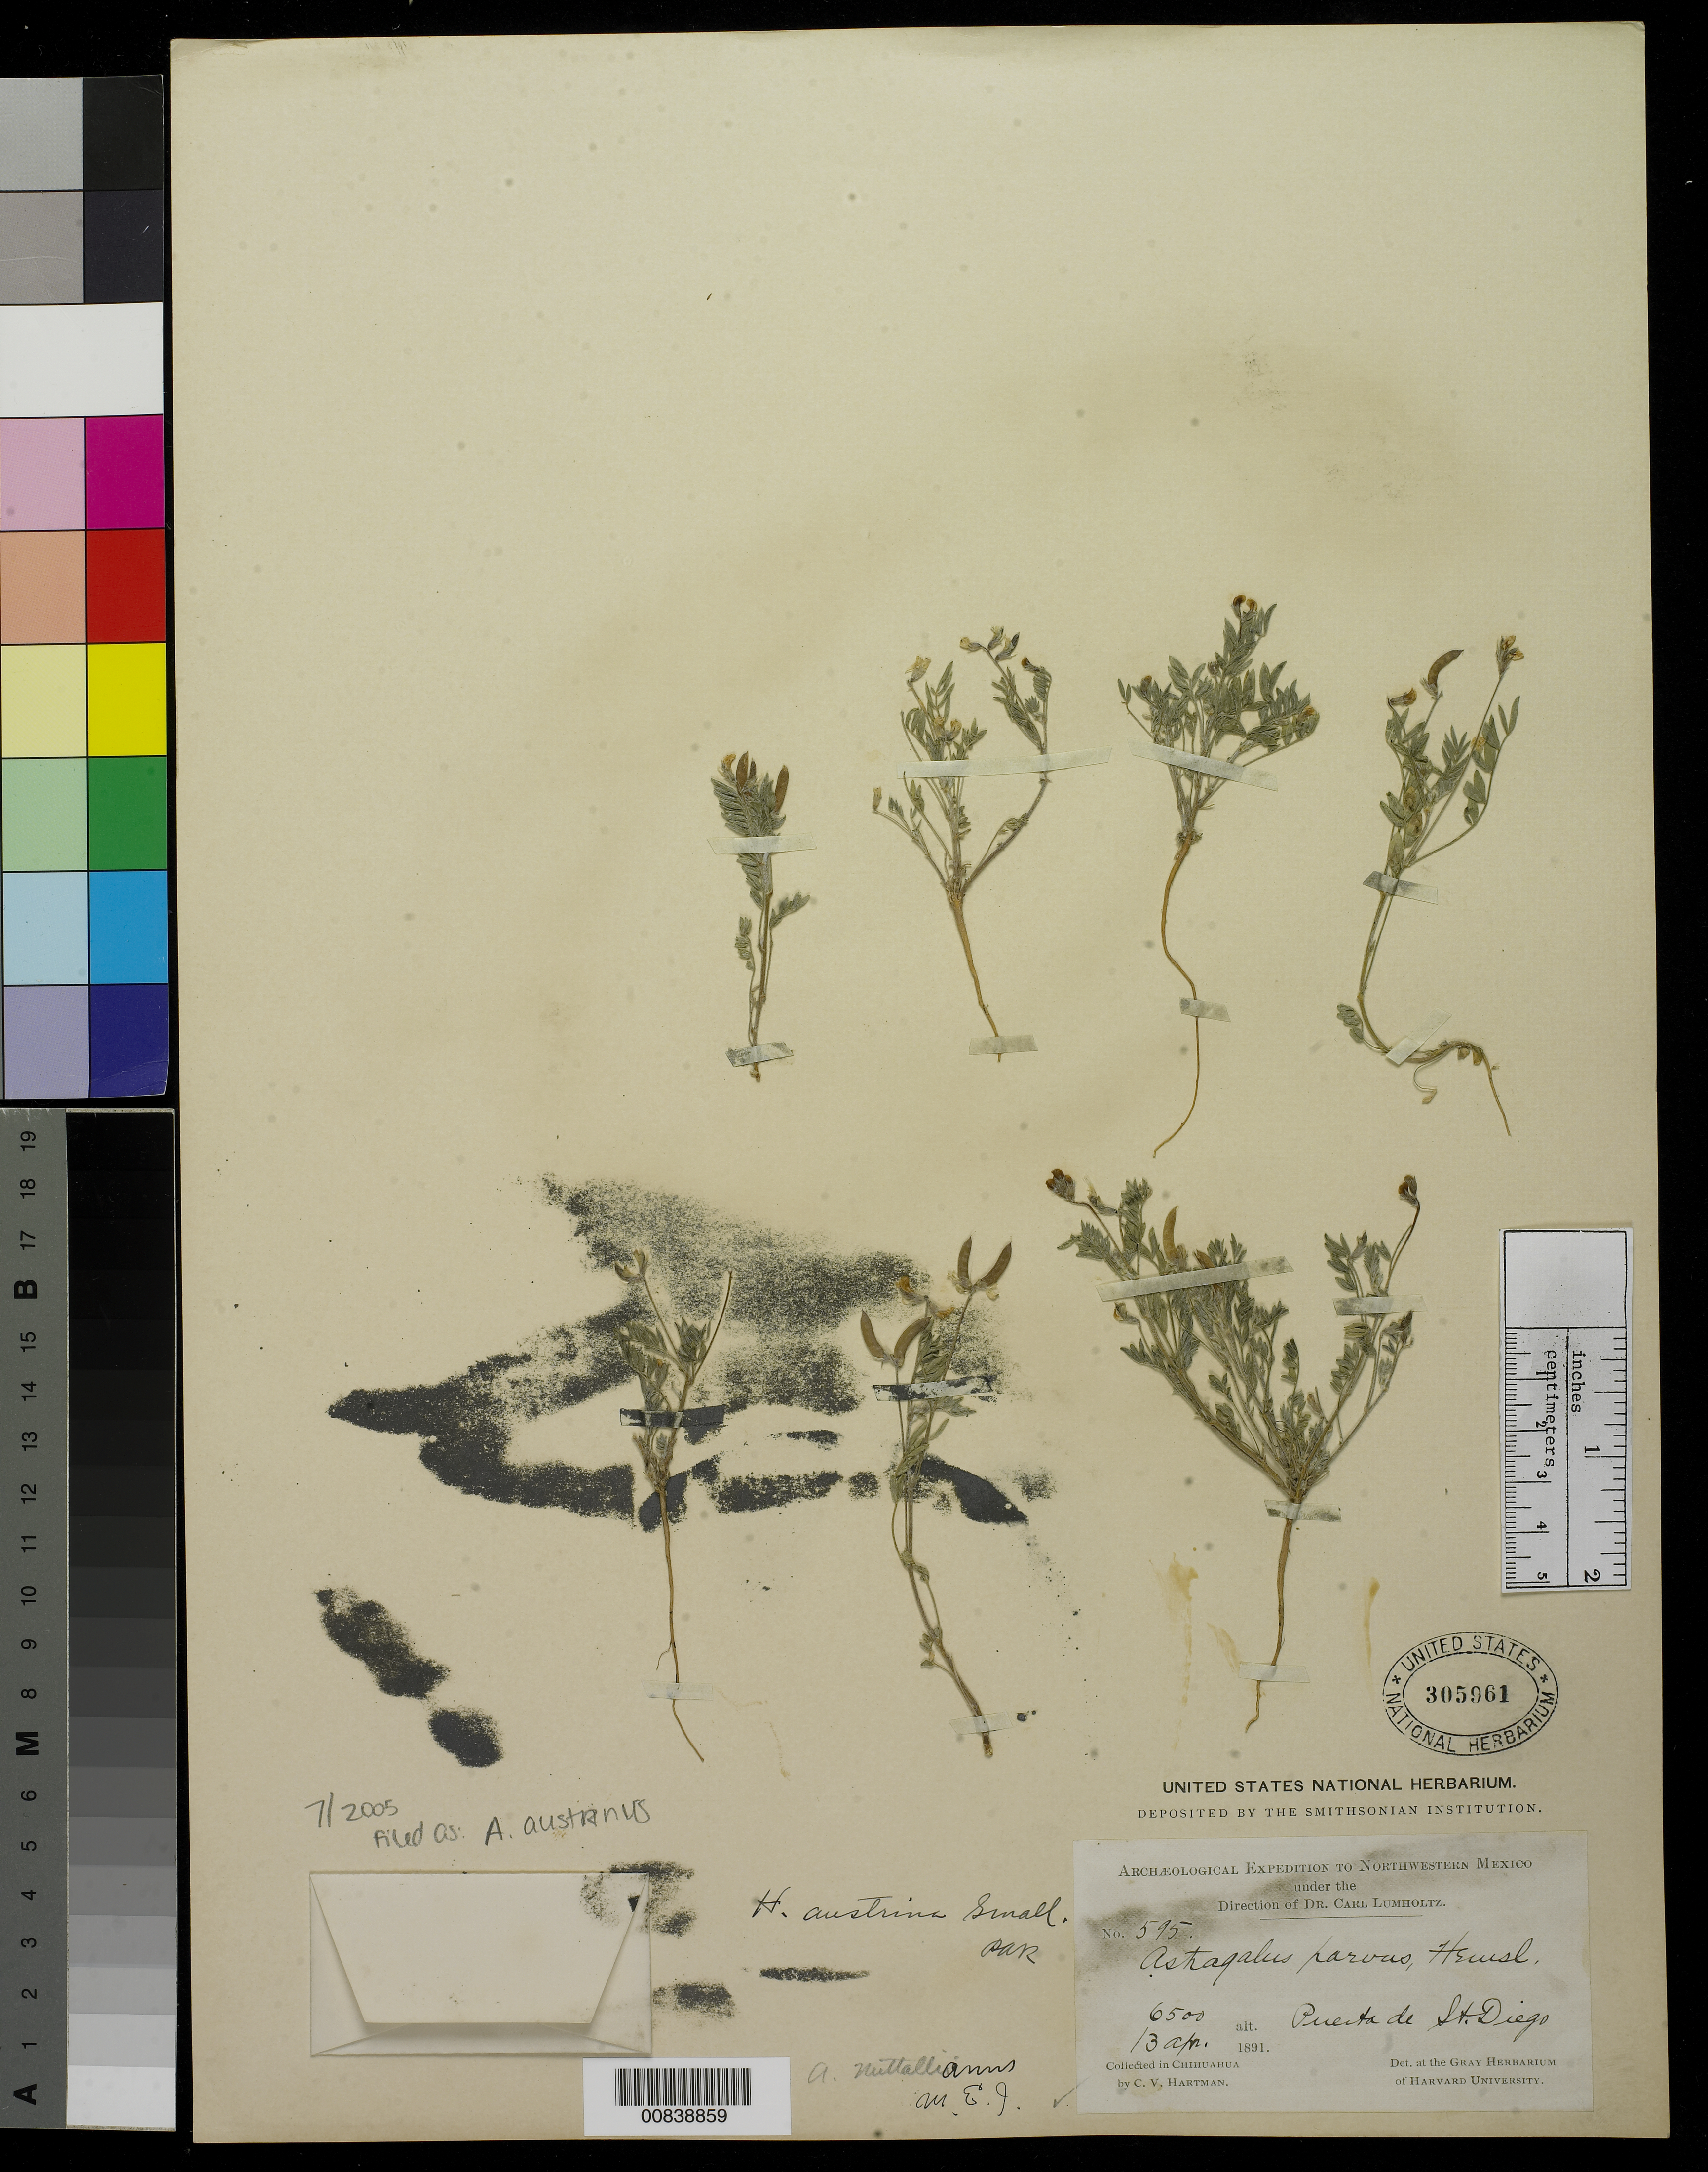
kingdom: Plantae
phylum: Tracheophyta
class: Magnoliopsida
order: Fabales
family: Fabaceae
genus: Astragalus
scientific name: Astragalus austrinus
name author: (Small) O.E. Schulz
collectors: C. V. Hartman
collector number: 595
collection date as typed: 13 Apr 1891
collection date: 1891-04-13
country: Mexico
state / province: Chihuahua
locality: Puerta de St. Diego.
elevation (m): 1981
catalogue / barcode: US 305961